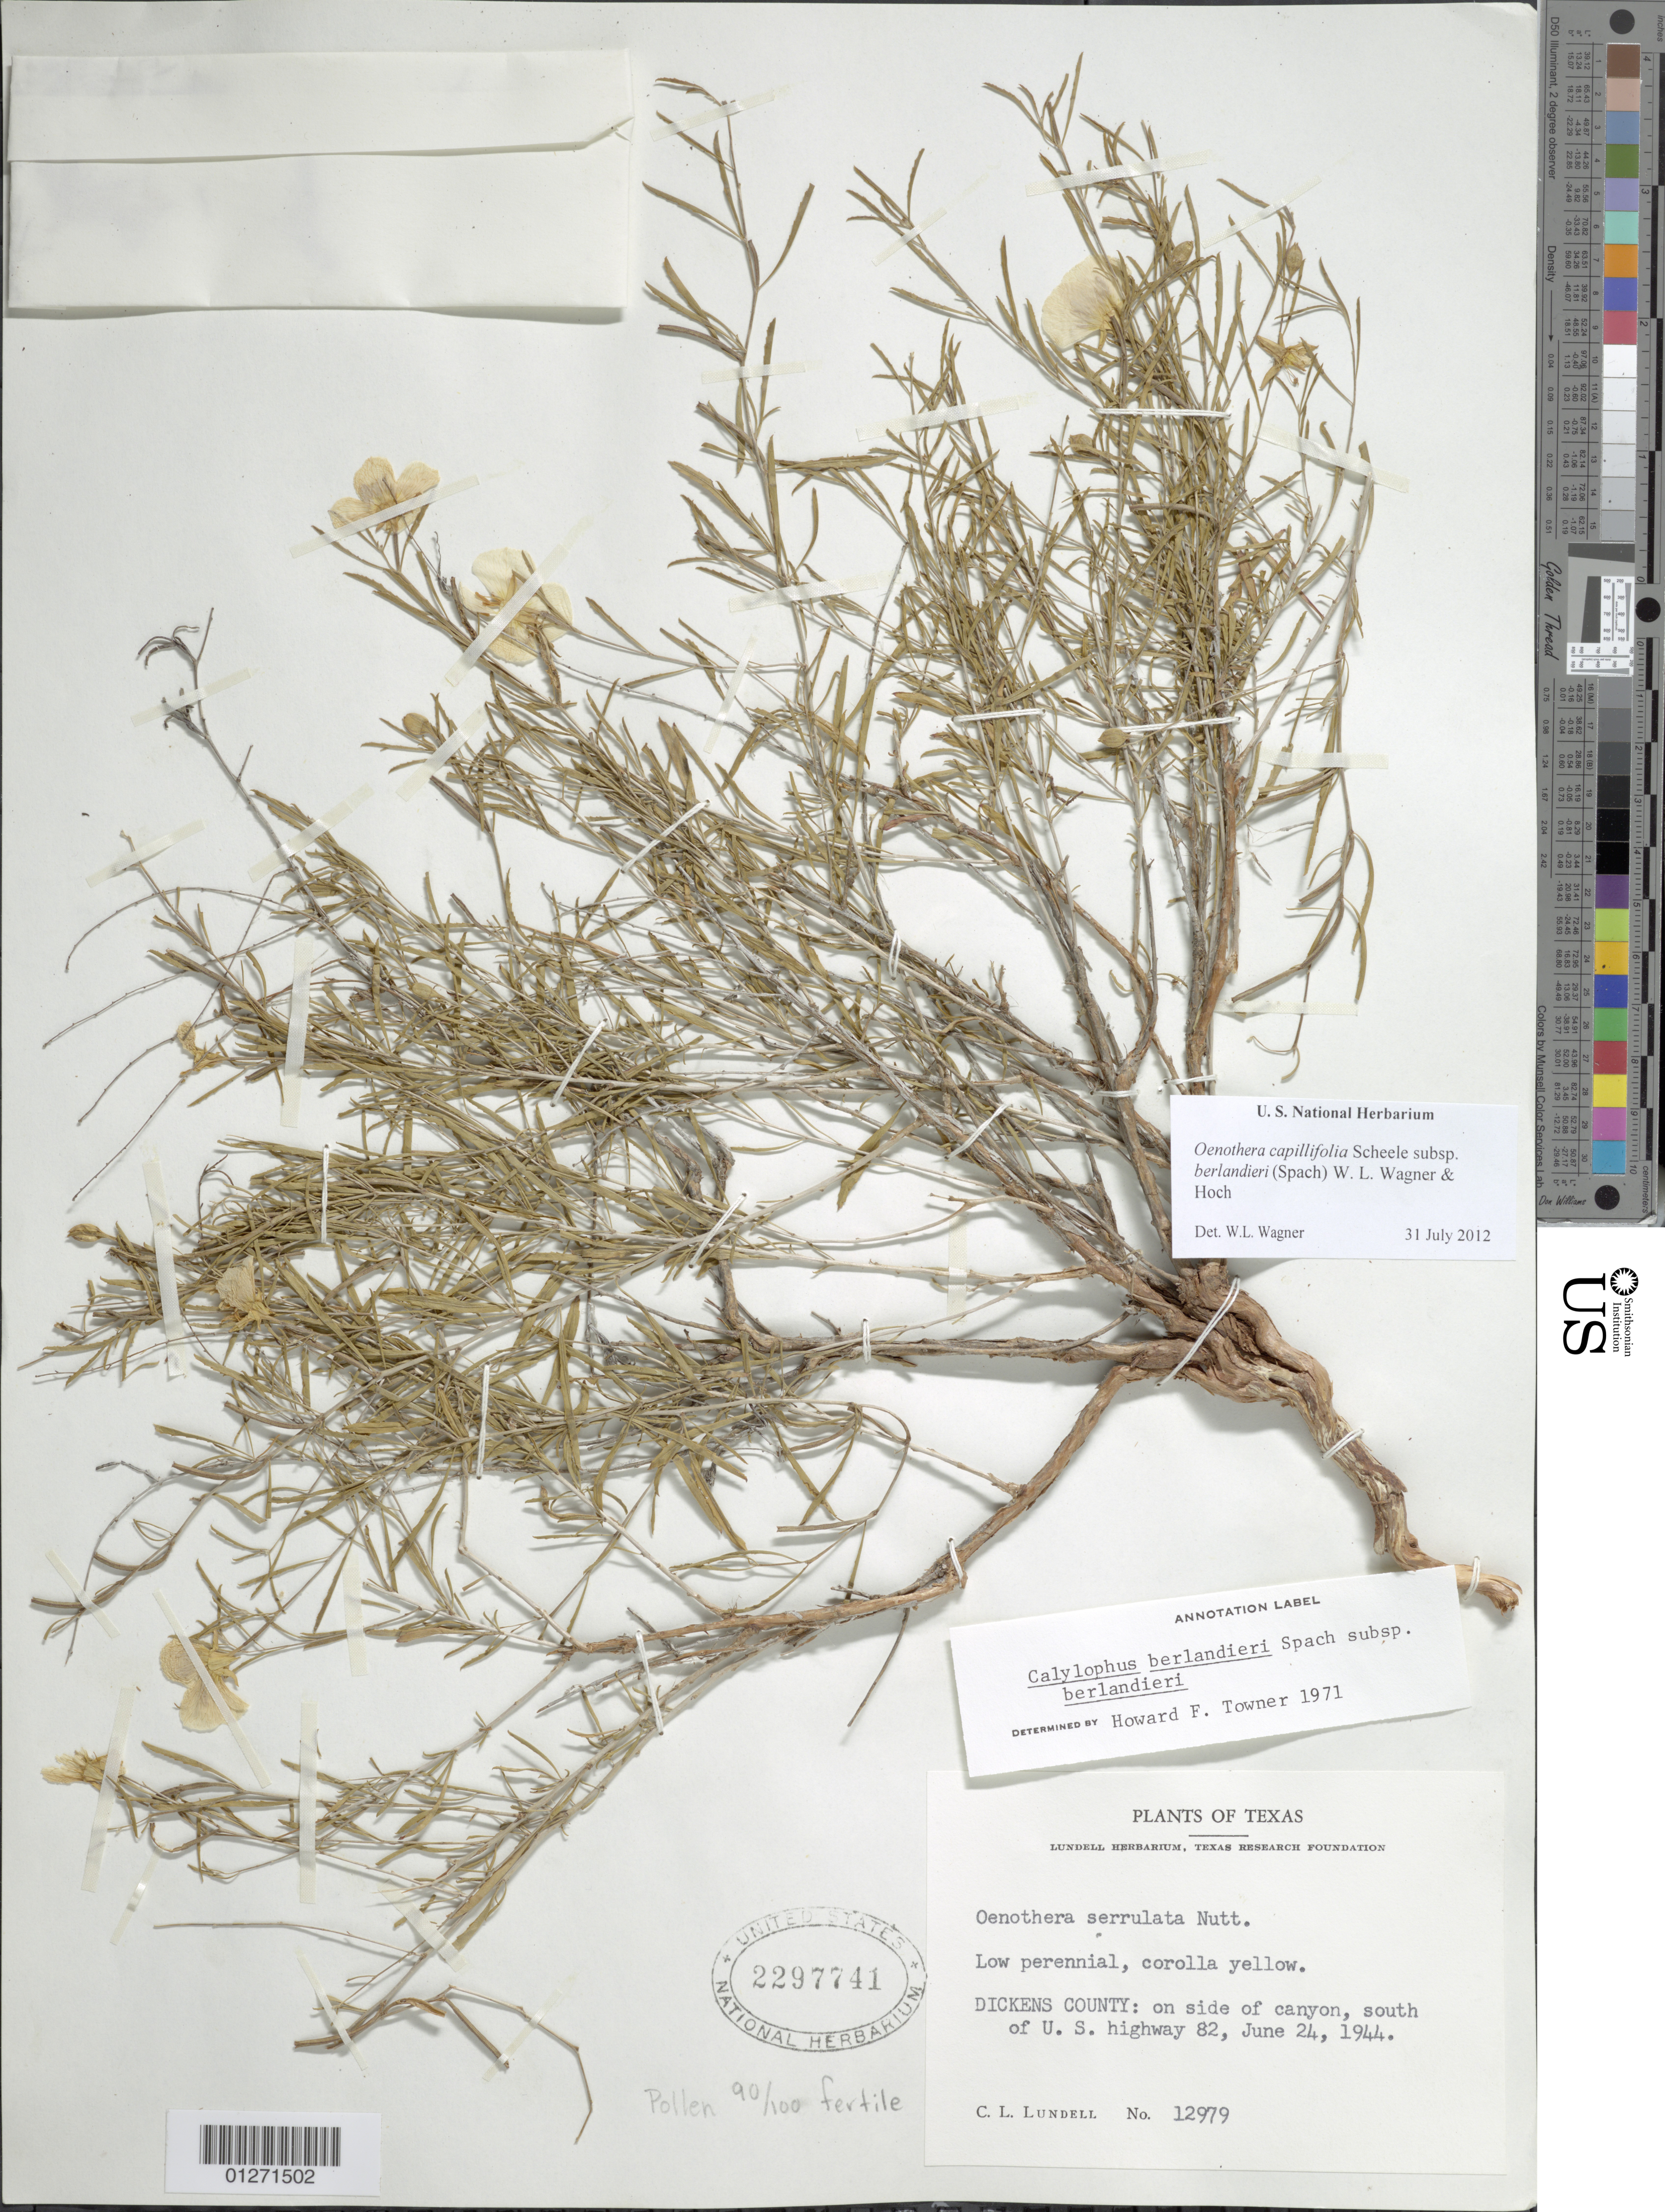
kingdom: Plantae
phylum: Tracheophyta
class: Magnoliopsida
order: Myrtales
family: Onagraceae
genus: Oenothera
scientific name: Oenothera capillifolia subsp. berlandieri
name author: (Spach) W.L. Wagner & Hoch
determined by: Wagner, W. L., (BOT), Smithsonian Institution - National Museum of Natural History (UNITED STATES)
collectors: C. L. Lundell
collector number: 12979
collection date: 1944-06-24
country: United States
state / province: Texas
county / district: Dickens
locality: on side of canyon, S of US Hwy 82.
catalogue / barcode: US 2297741